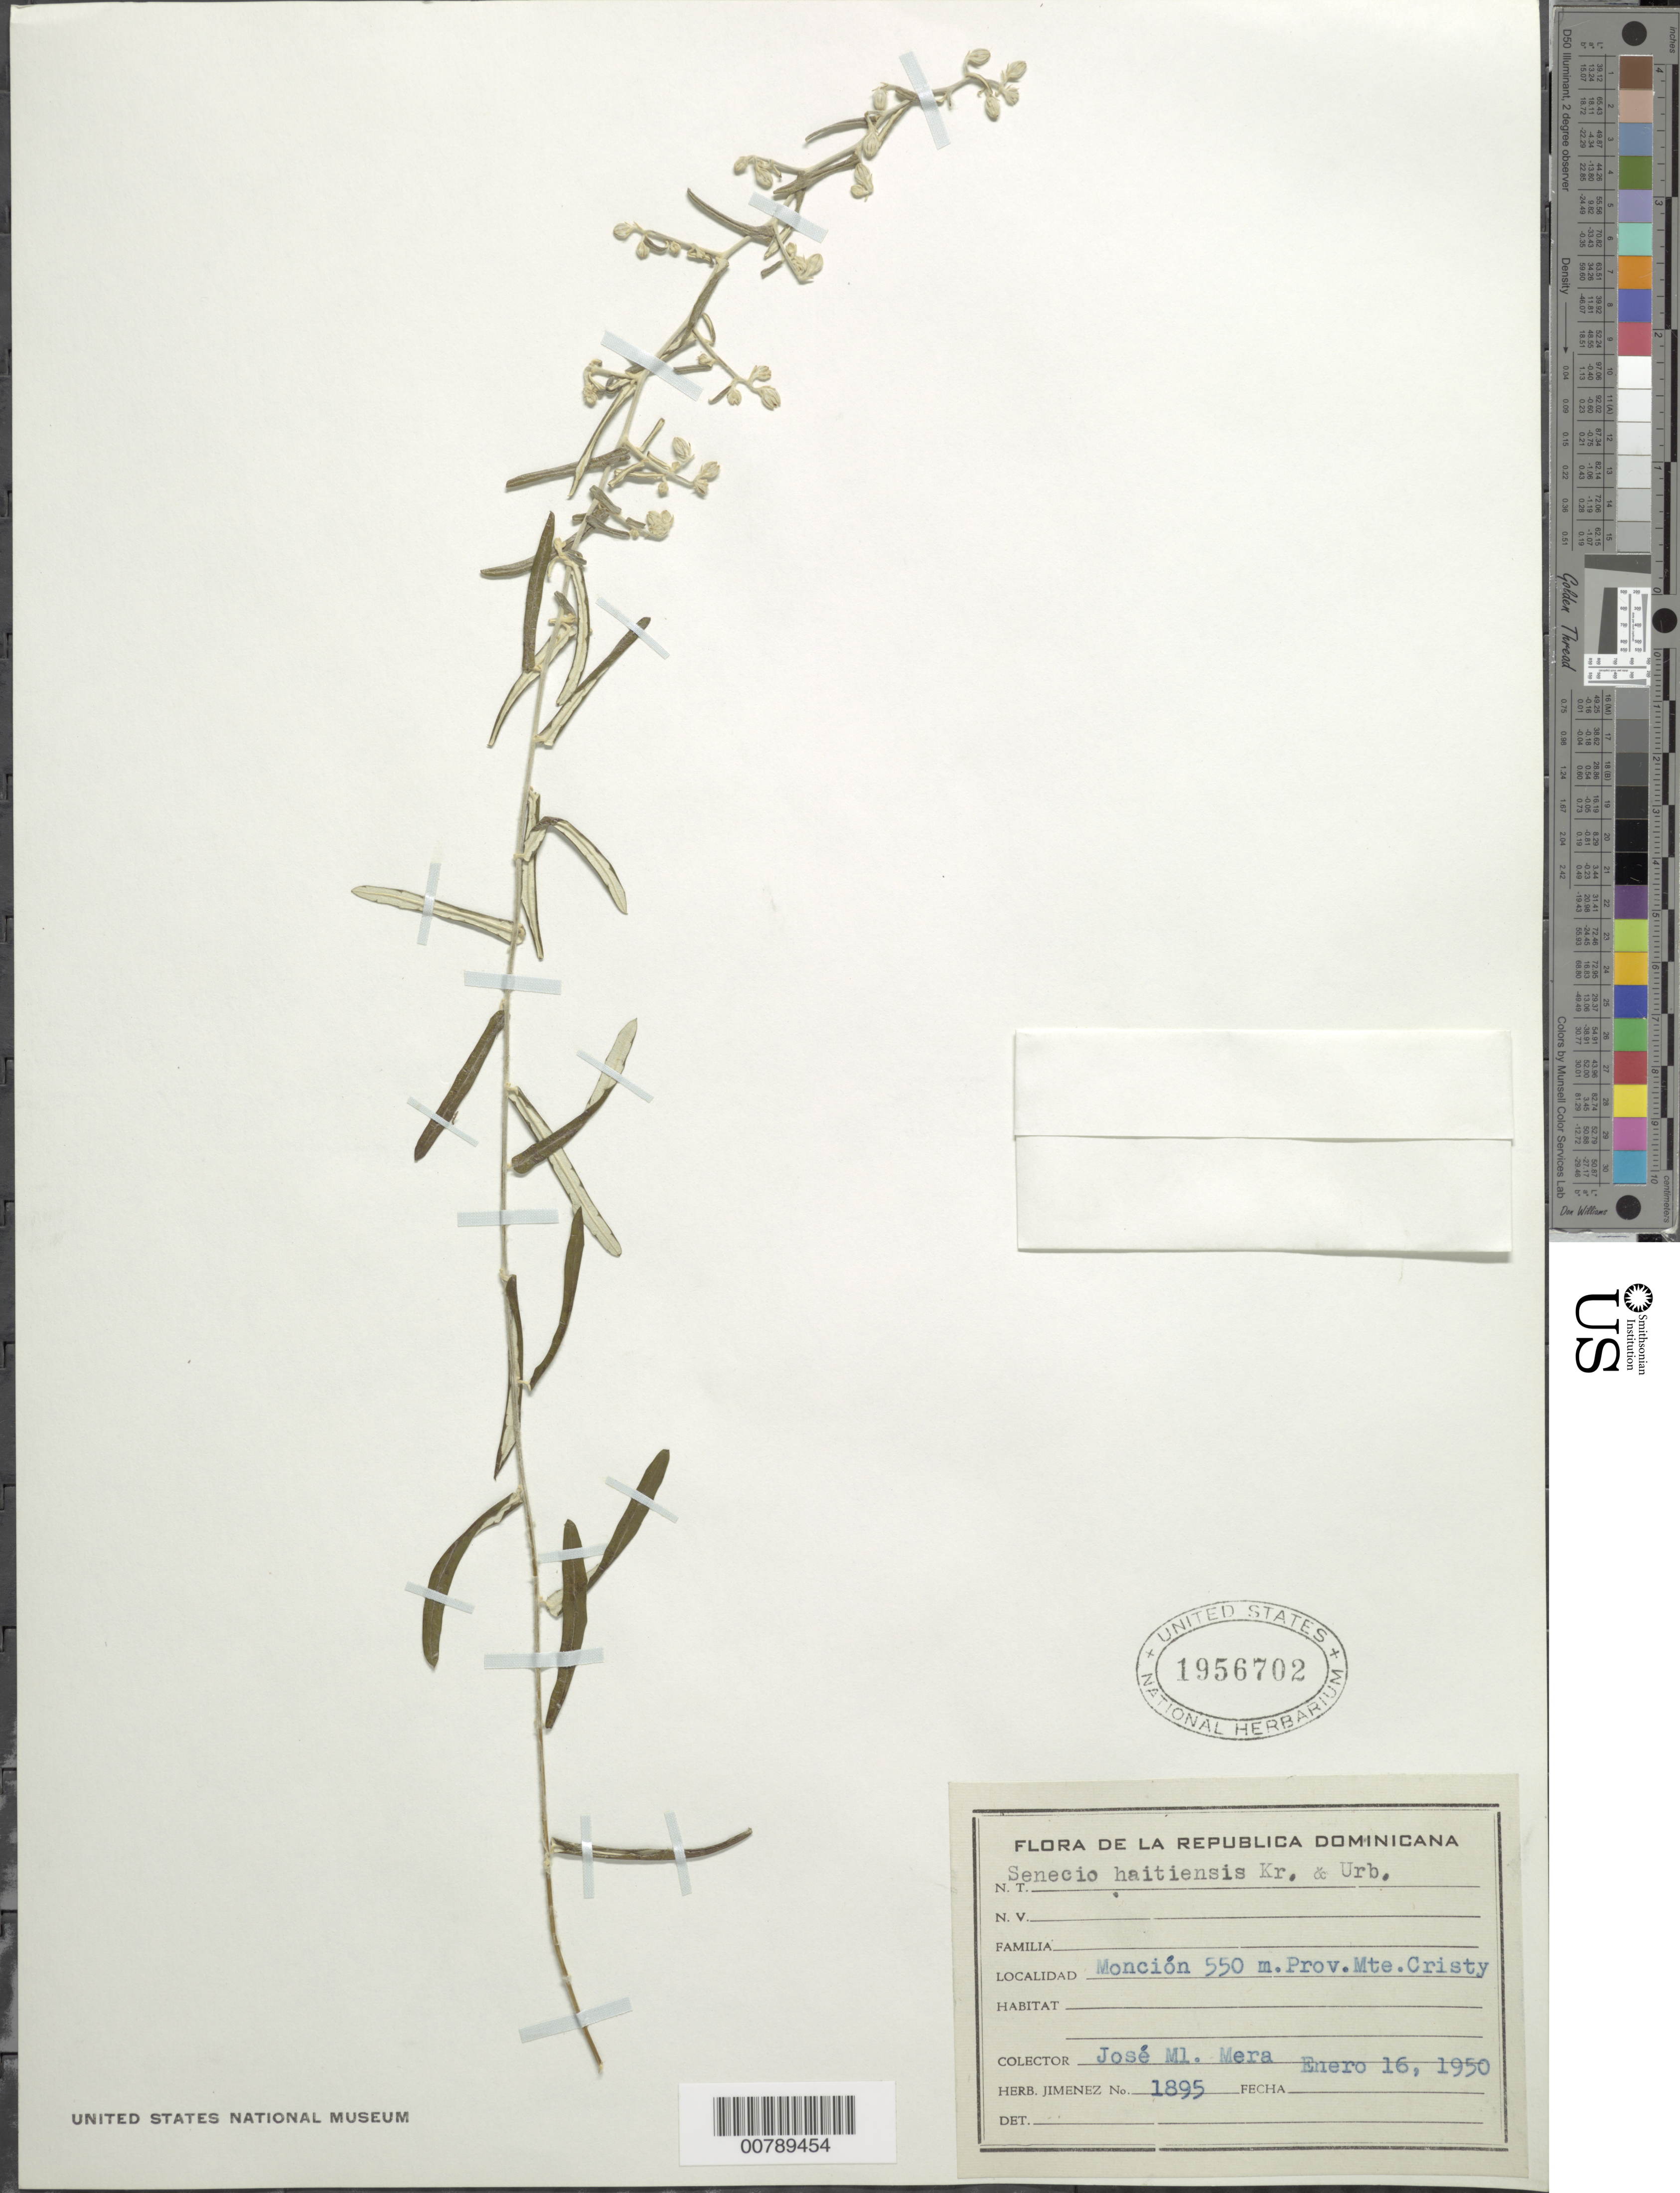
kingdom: Plantae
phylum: Tracheophyta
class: Magnoliopsida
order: Asterales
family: Asteraceae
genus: Senecio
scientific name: Senecio haitiensis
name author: Krug & Urb.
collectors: J. Mera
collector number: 1895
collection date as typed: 16 Jan 1950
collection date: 1950-01-16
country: Dominican Republic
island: Hispaniola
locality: Monción. Province Mte. Cristy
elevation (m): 550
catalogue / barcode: US 1956702